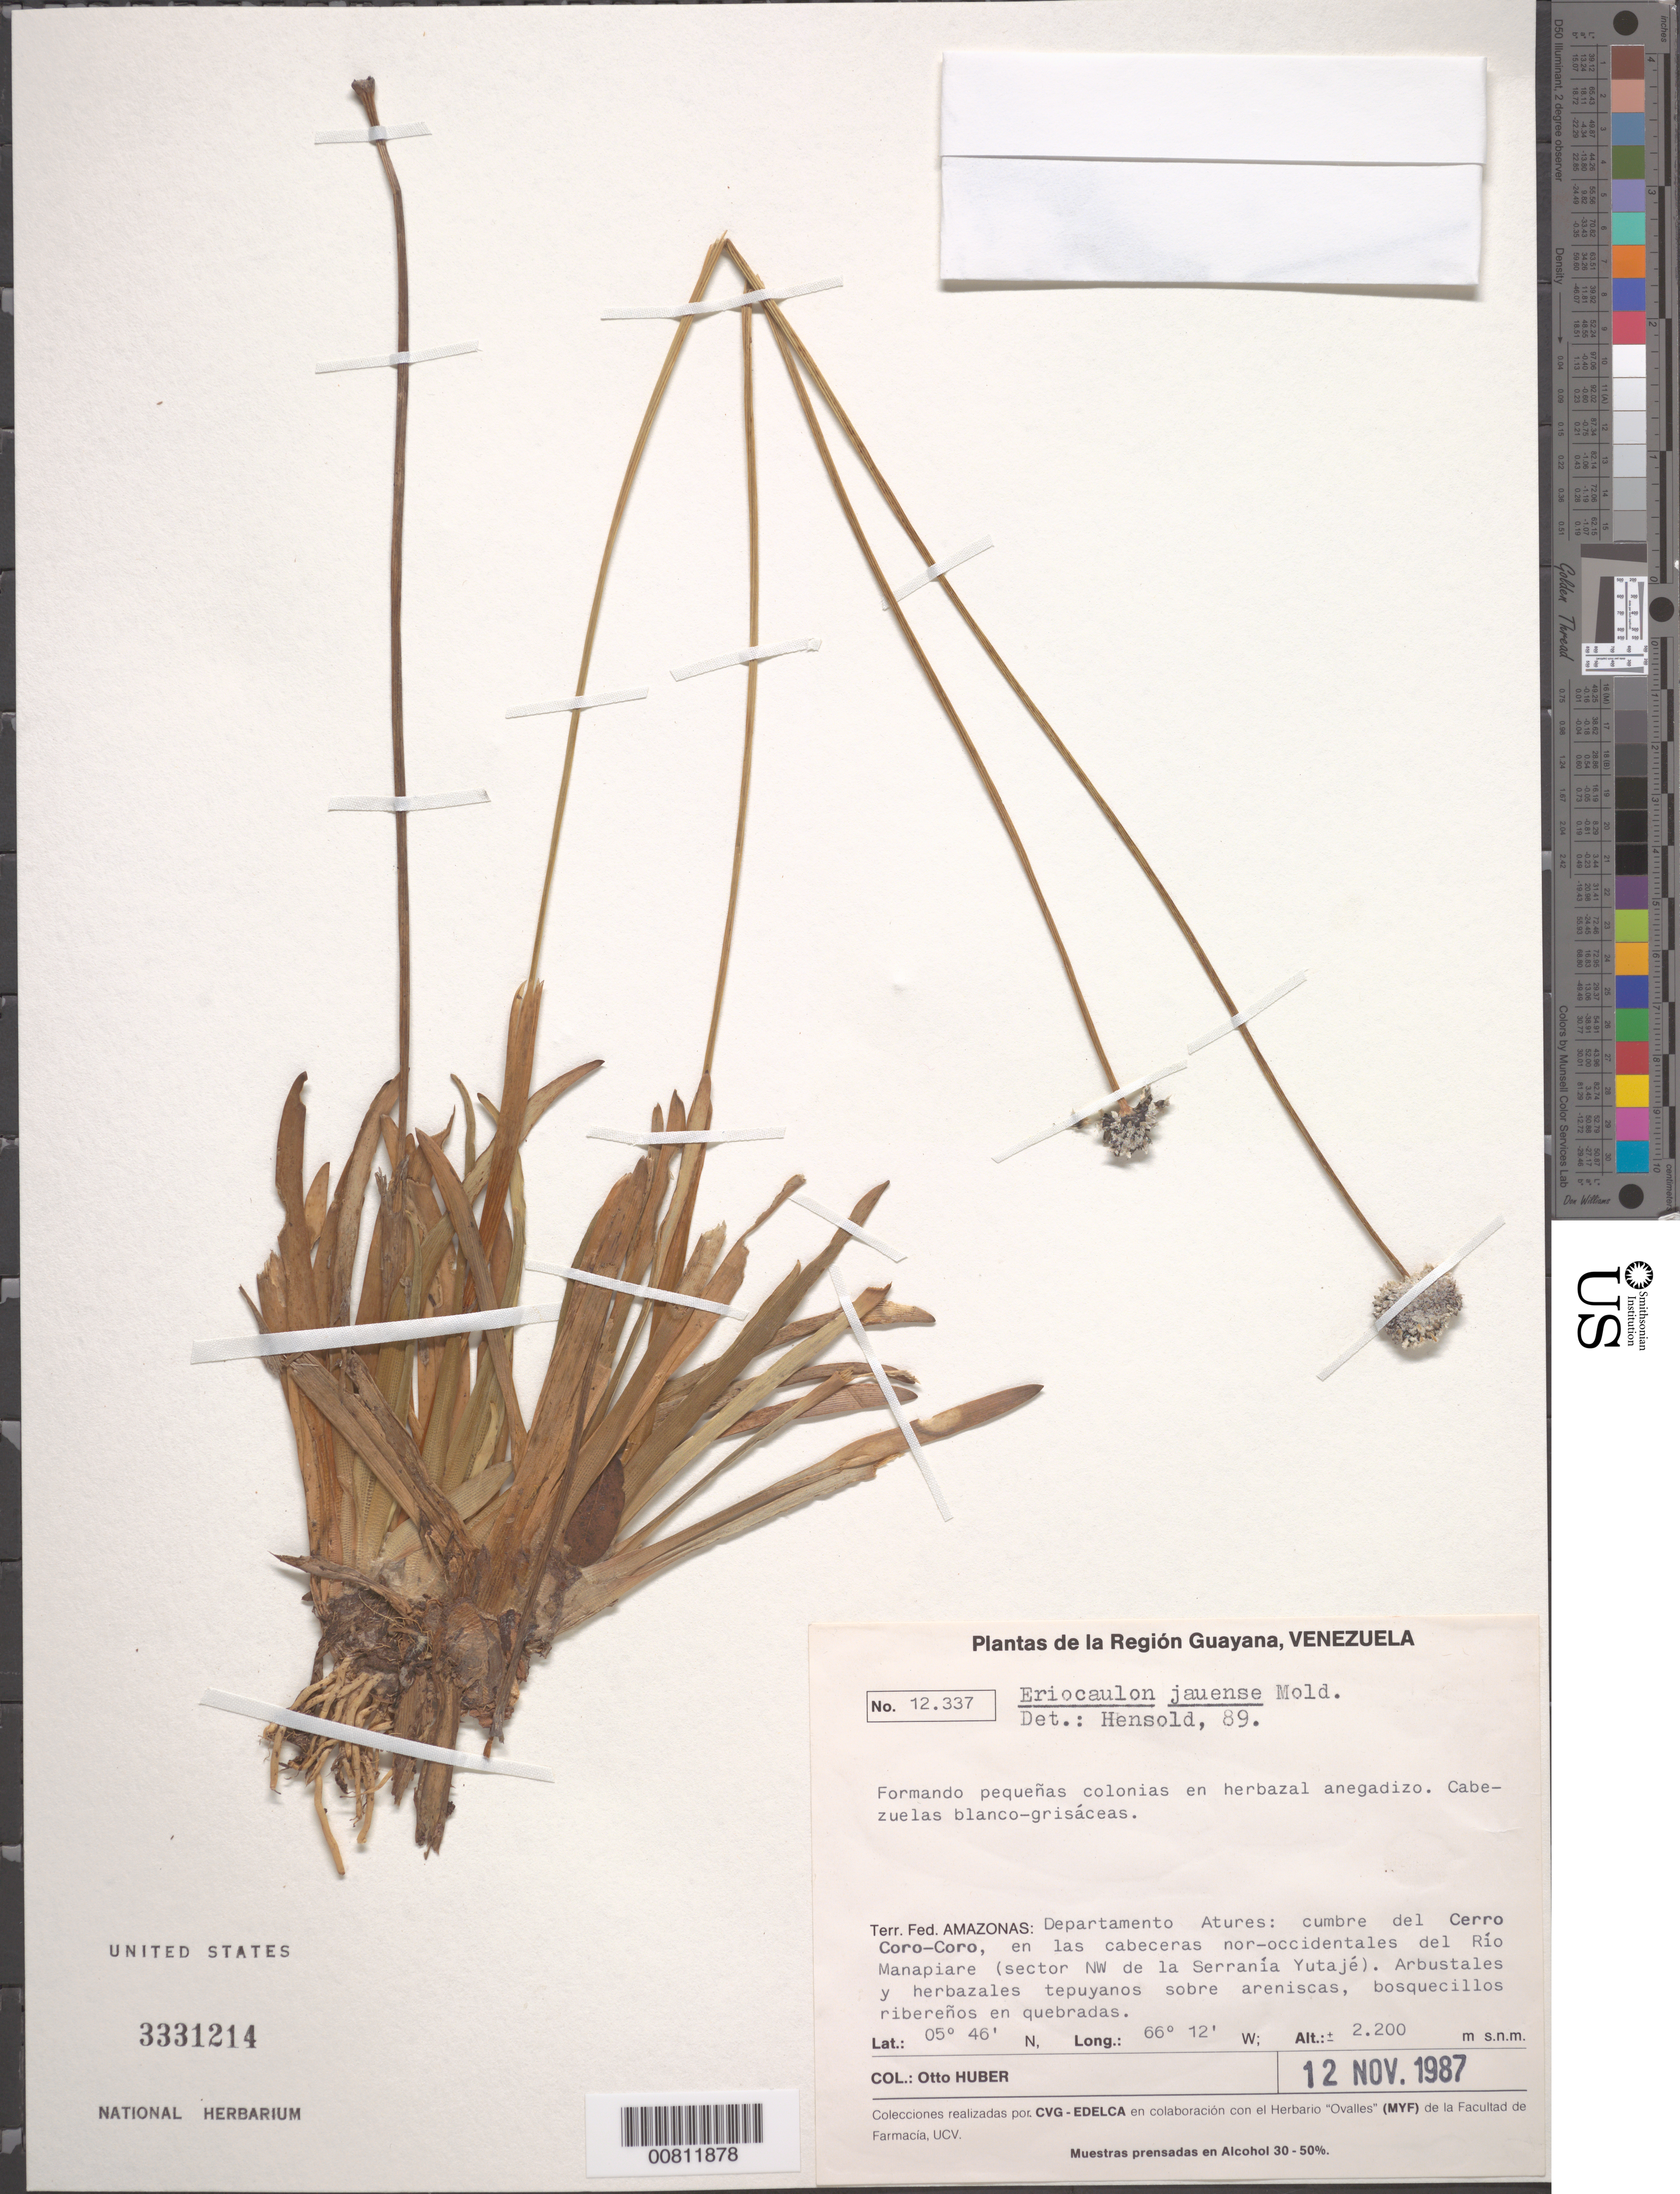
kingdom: Plantae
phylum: Tracheophyta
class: Liliopsida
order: Poales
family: Eriocaulaceae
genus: Eriocaulon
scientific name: Eriocaulon jauense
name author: Moldenke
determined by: Hensold, N.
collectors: O. Huber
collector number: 12337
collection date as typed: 12-Nov-87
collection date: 1987-11-12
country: Venezuela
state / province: Amazonas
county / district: Atures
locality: Cerro Coro-Coro, en las cabeceras nor-occidentales del Río Manapiare (Sector NW de la Serranía Yutajé)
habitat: Arbustales y herbazales tepuyanos sobre areniscas, bosquecillos ribereños en quebradas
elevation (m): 2200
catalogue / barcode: US 3331214